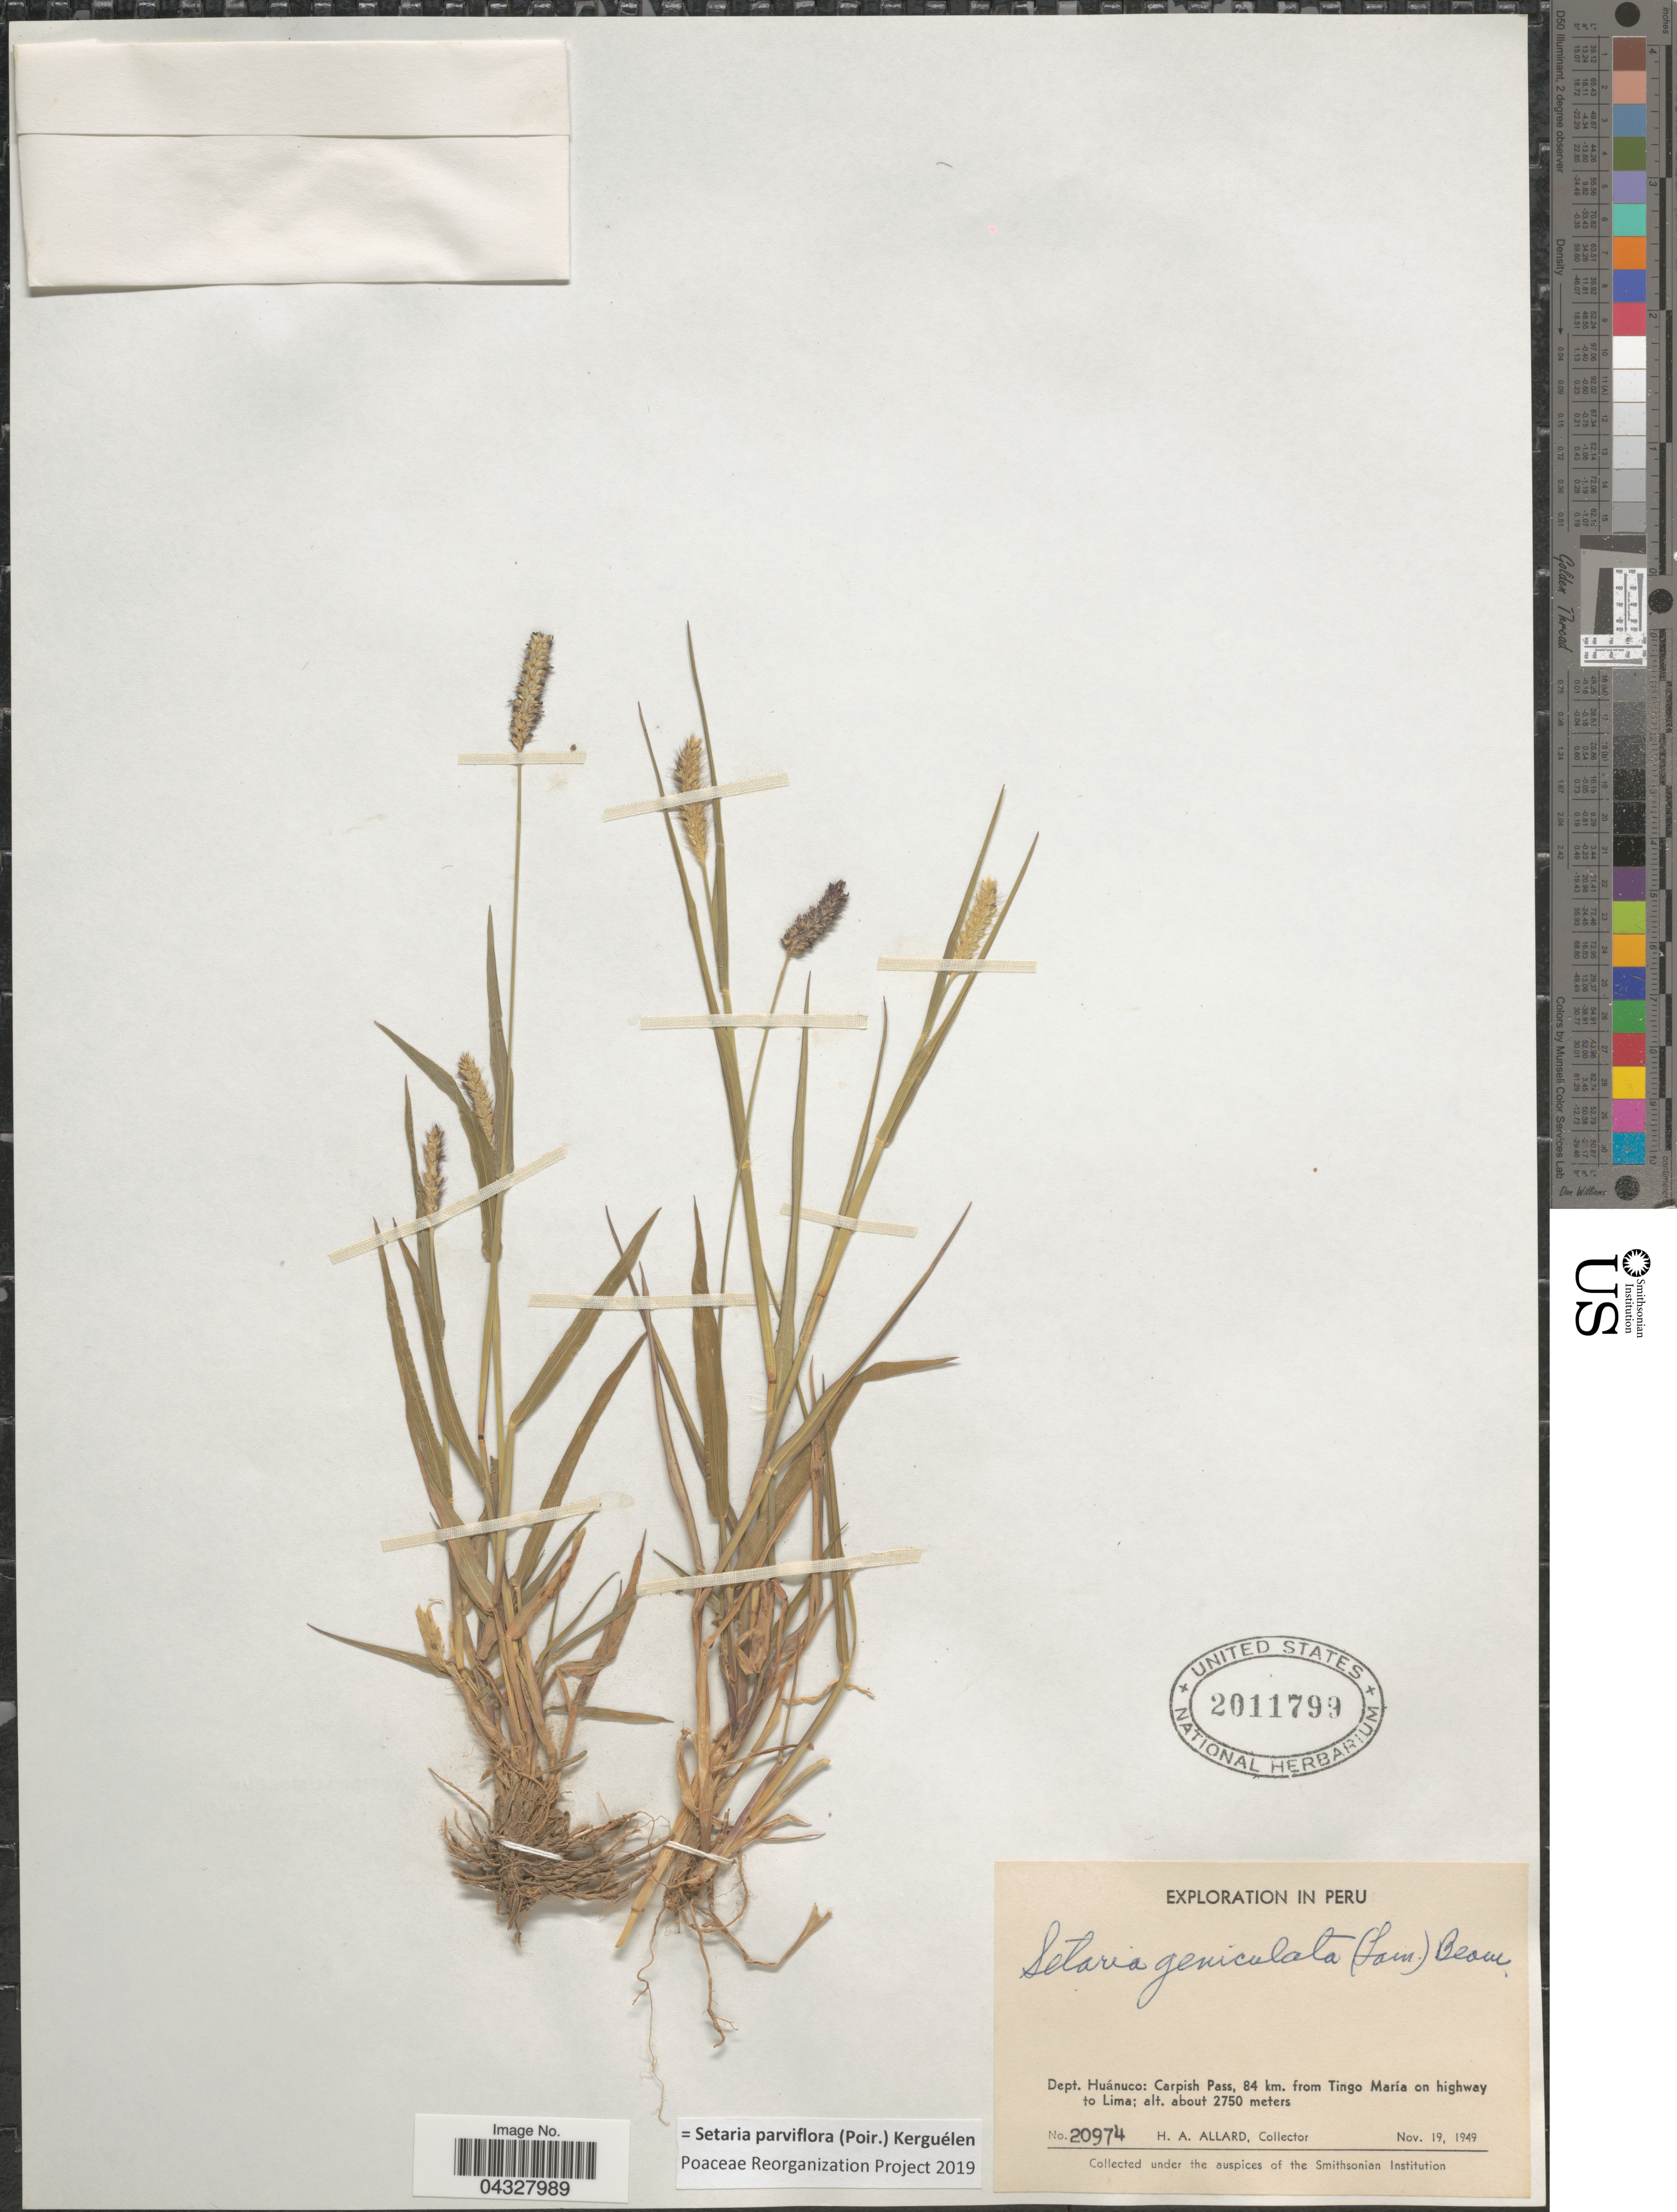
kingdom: Plantae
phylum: Tracheophyta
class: Liliopsida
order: Poales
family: Poaceae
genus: Setaria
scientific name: Setaria parviflora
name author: (Poir.) Kerguélen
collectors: H. A. Allard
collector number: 20974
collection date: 1949-11-19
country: Peru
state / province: Huánuco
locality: Exploration of Peru. Dept. Huánuco: Carpish Pass, 84 km. from Tingo María on highway to Lima.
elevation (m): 2750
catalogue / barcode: US 2011799